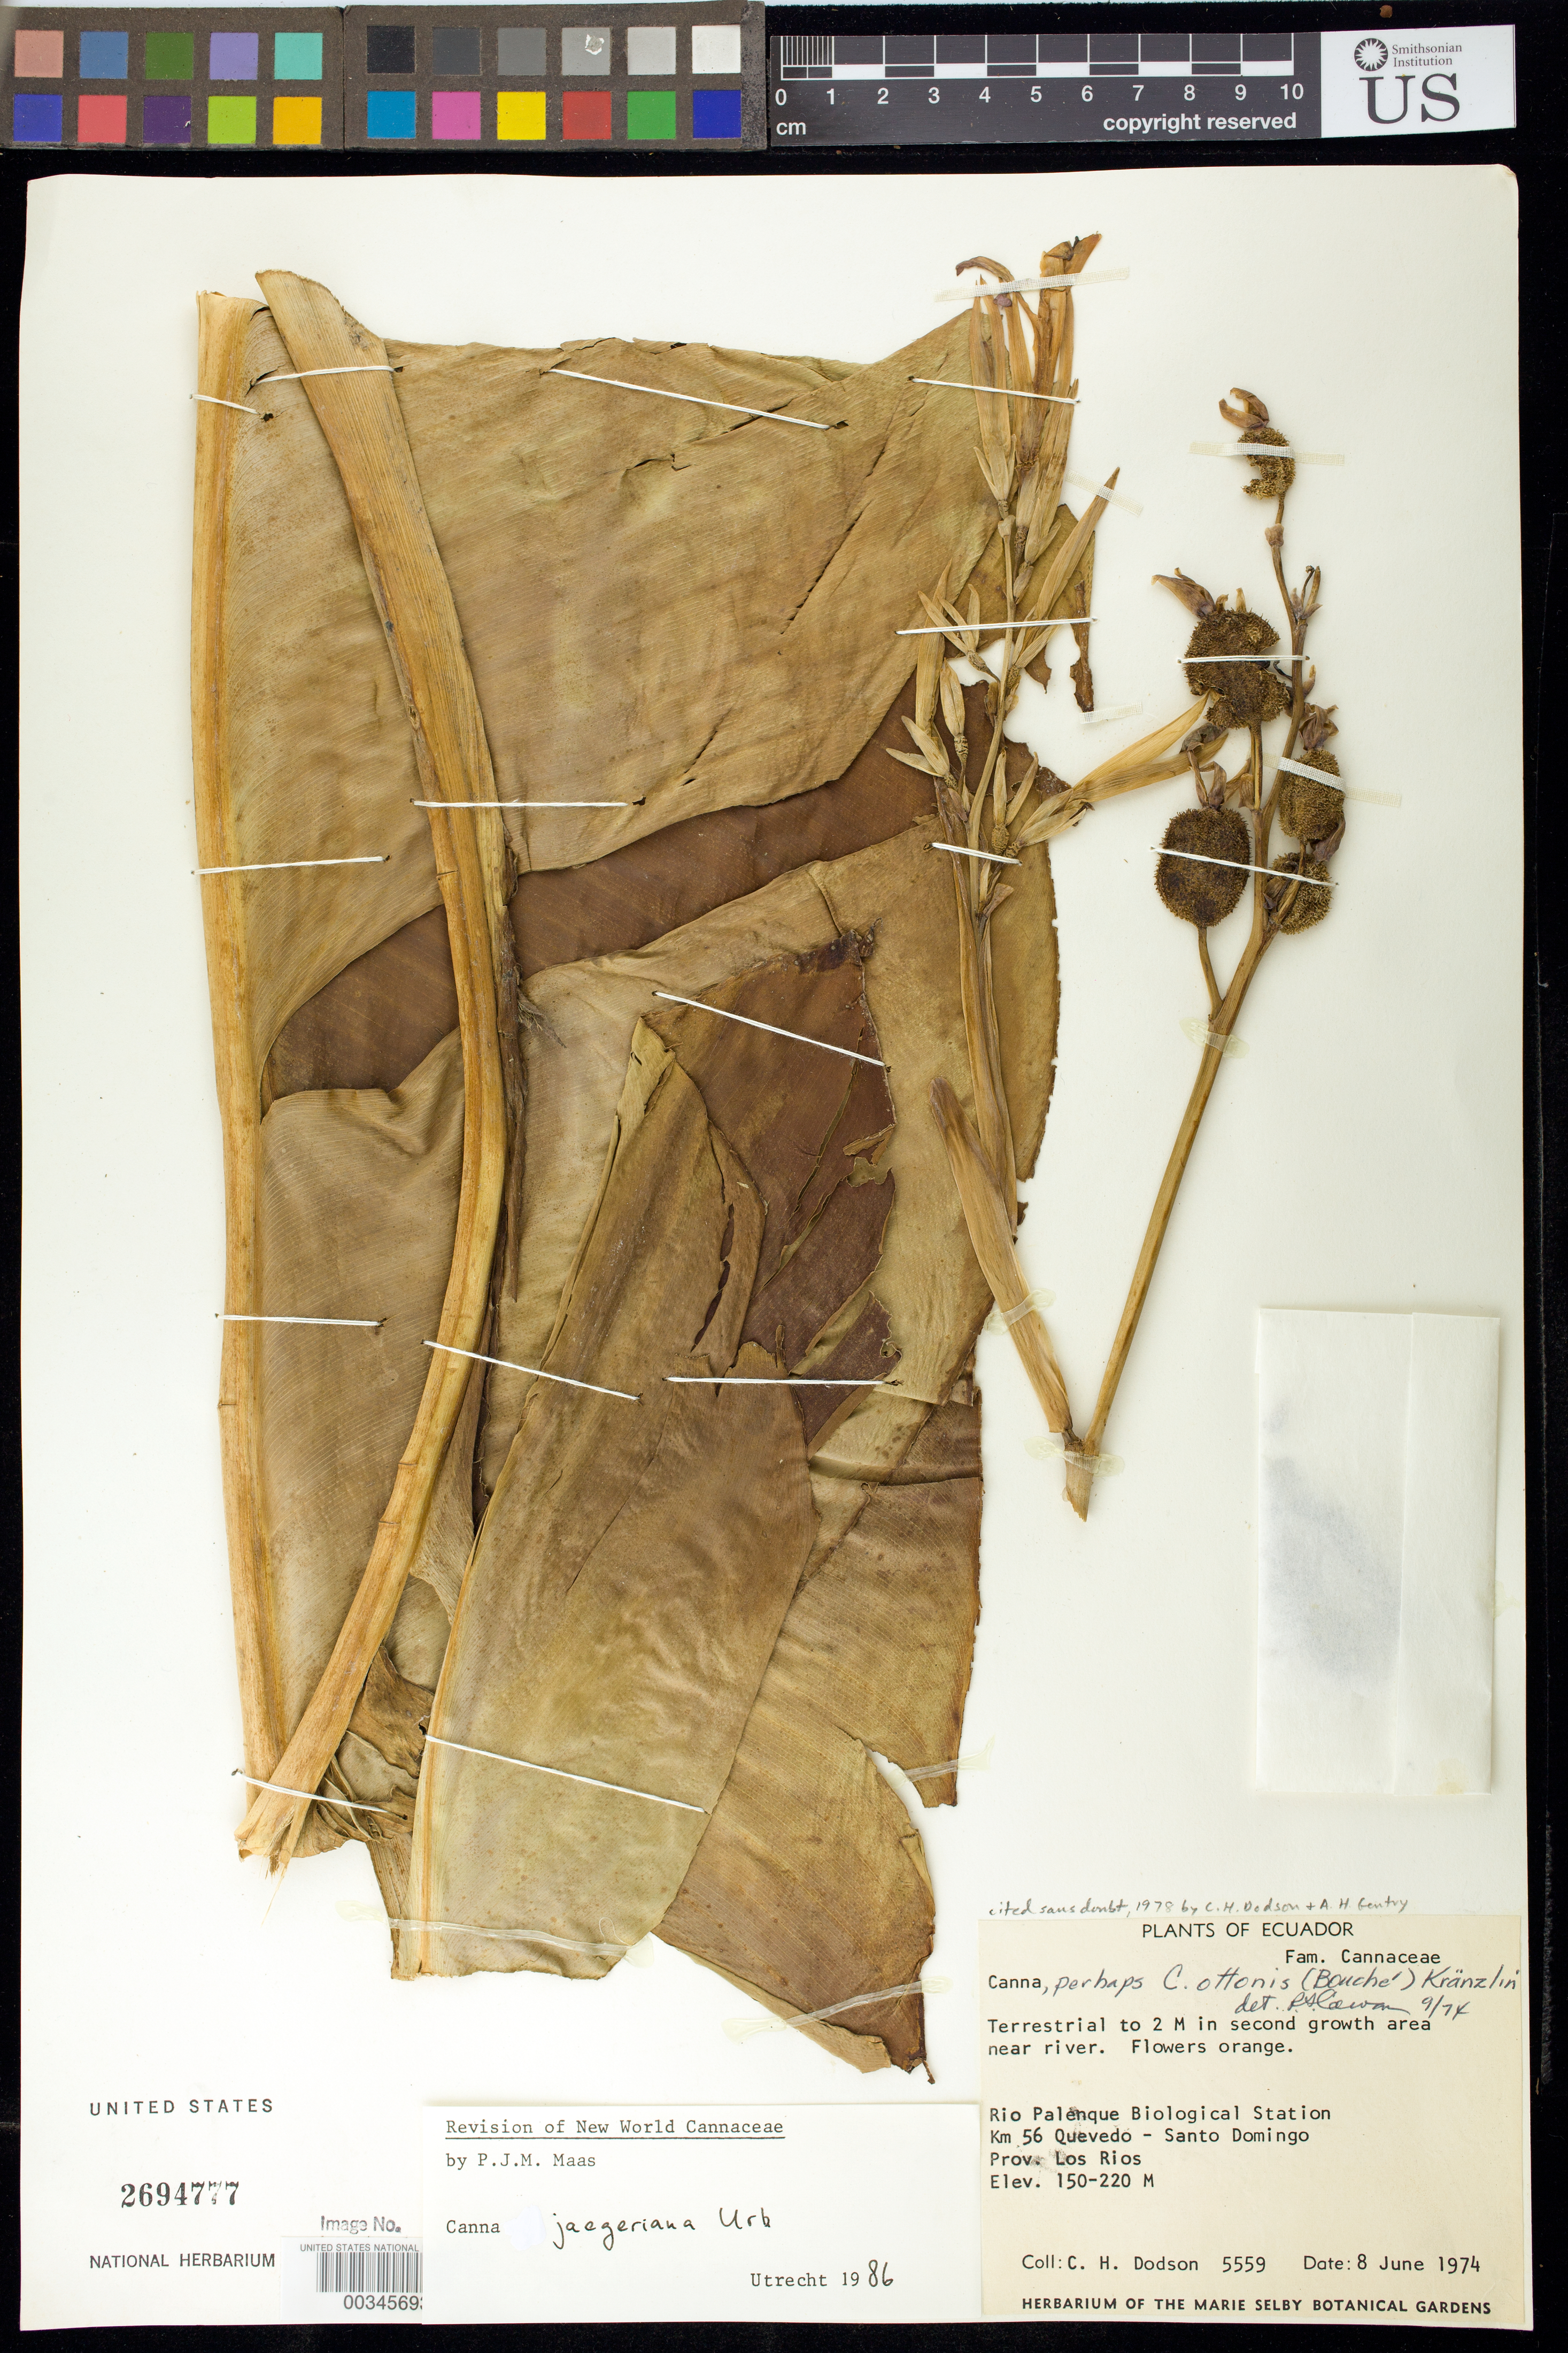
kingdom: Plantae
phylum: Tracheophyta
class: Liliopsida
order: Zingiberales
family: Cannaceae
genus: Canna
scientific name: Canna jaegeriana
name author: Urb.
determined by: Maas, Paul J. M.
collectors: C. H. Dodson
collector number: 5559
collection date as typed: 08 Jun 1974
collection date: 1974-06-08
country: Ecuador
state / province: Los Ríos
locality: Rio palenque Biological station, km 56 Quevedo - Santo Domingo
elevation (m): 150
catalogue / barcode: US 2694777